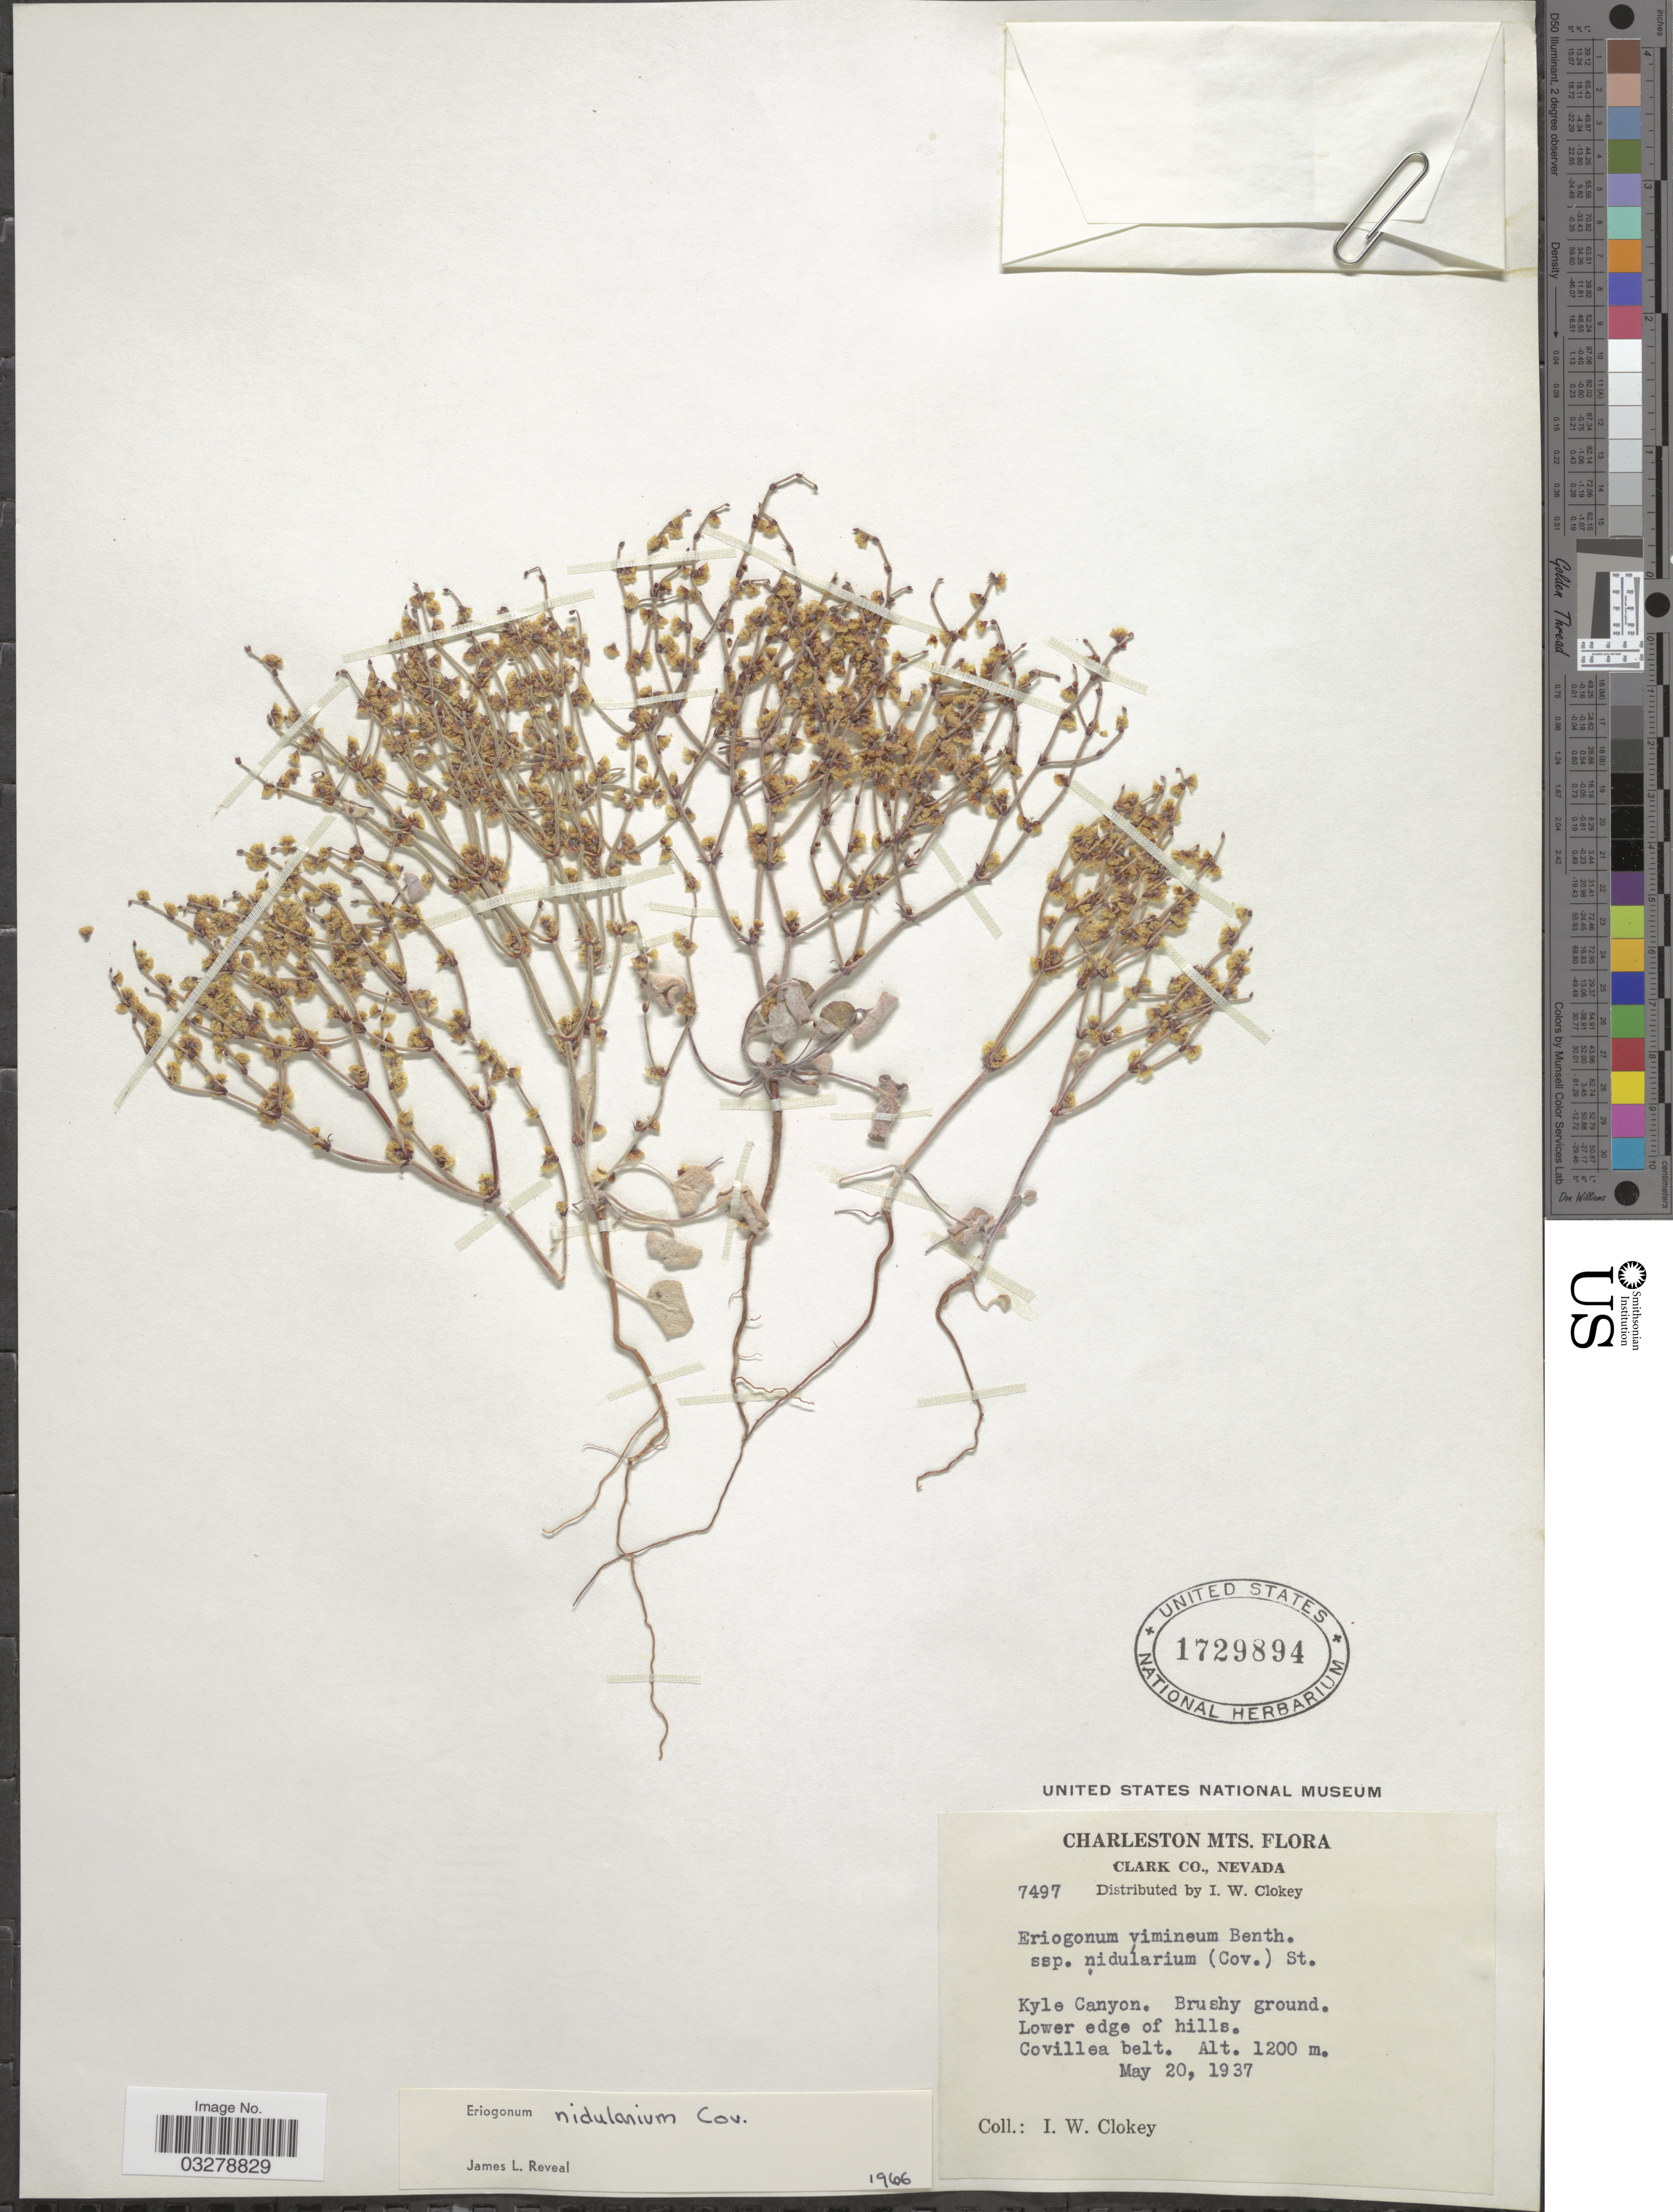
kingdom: Plantae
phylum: Tracheophyta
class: Magnoliopsida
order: Caryophyllales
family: Polygonaceae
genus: Eriogonum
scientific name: Eriogonum nidularium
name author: Coville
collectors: I. W. Clokey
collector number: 7497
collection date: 1937-05-20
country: United States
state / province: Nevada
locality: Charleston Mts. Clark Co. Kyle Canyon. Lower edge of hills. Covillea belt.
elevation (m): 1200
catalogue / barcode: US 1729894